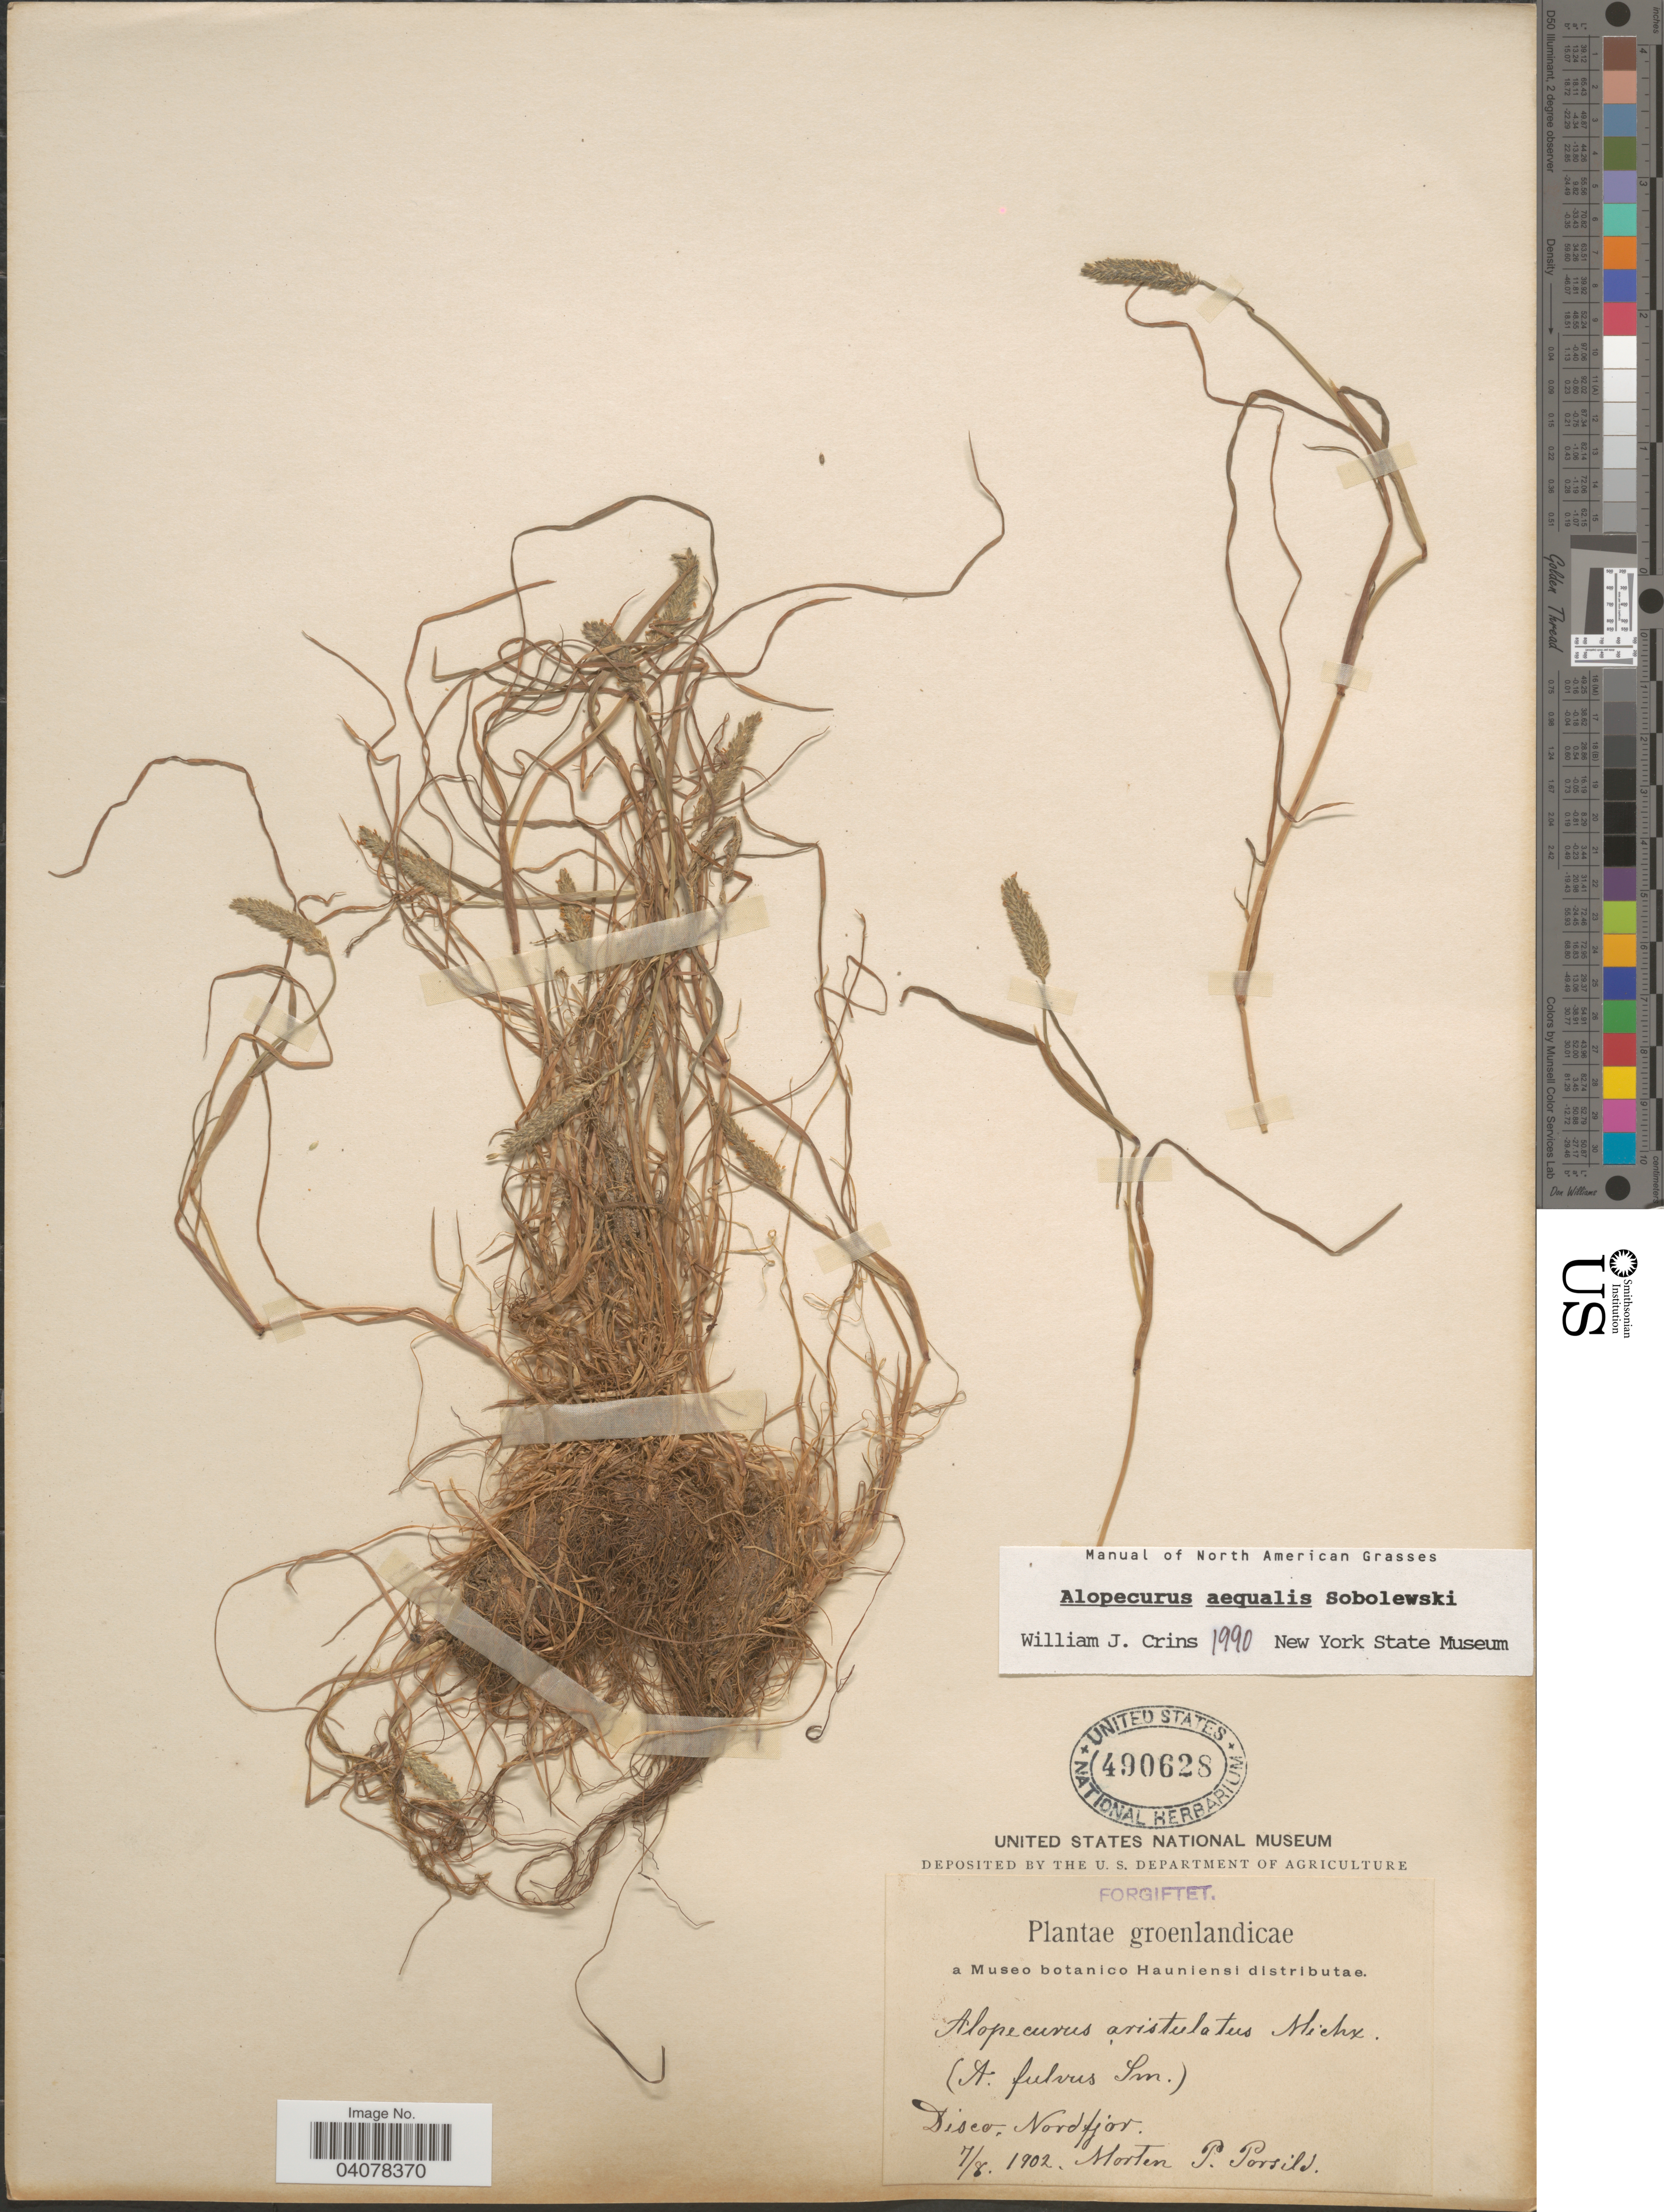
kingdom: Plantae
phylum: Tracheophyta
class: Liliopsida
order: Poales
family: Poaceae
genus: Alopecurus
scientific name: Alopecurus aequalis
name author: Sobol.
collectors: M. P. Porsild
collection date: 1902-08-07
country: Greenland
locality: Groenlandicae. Disco, Nordfjor.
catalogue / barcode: US 490628